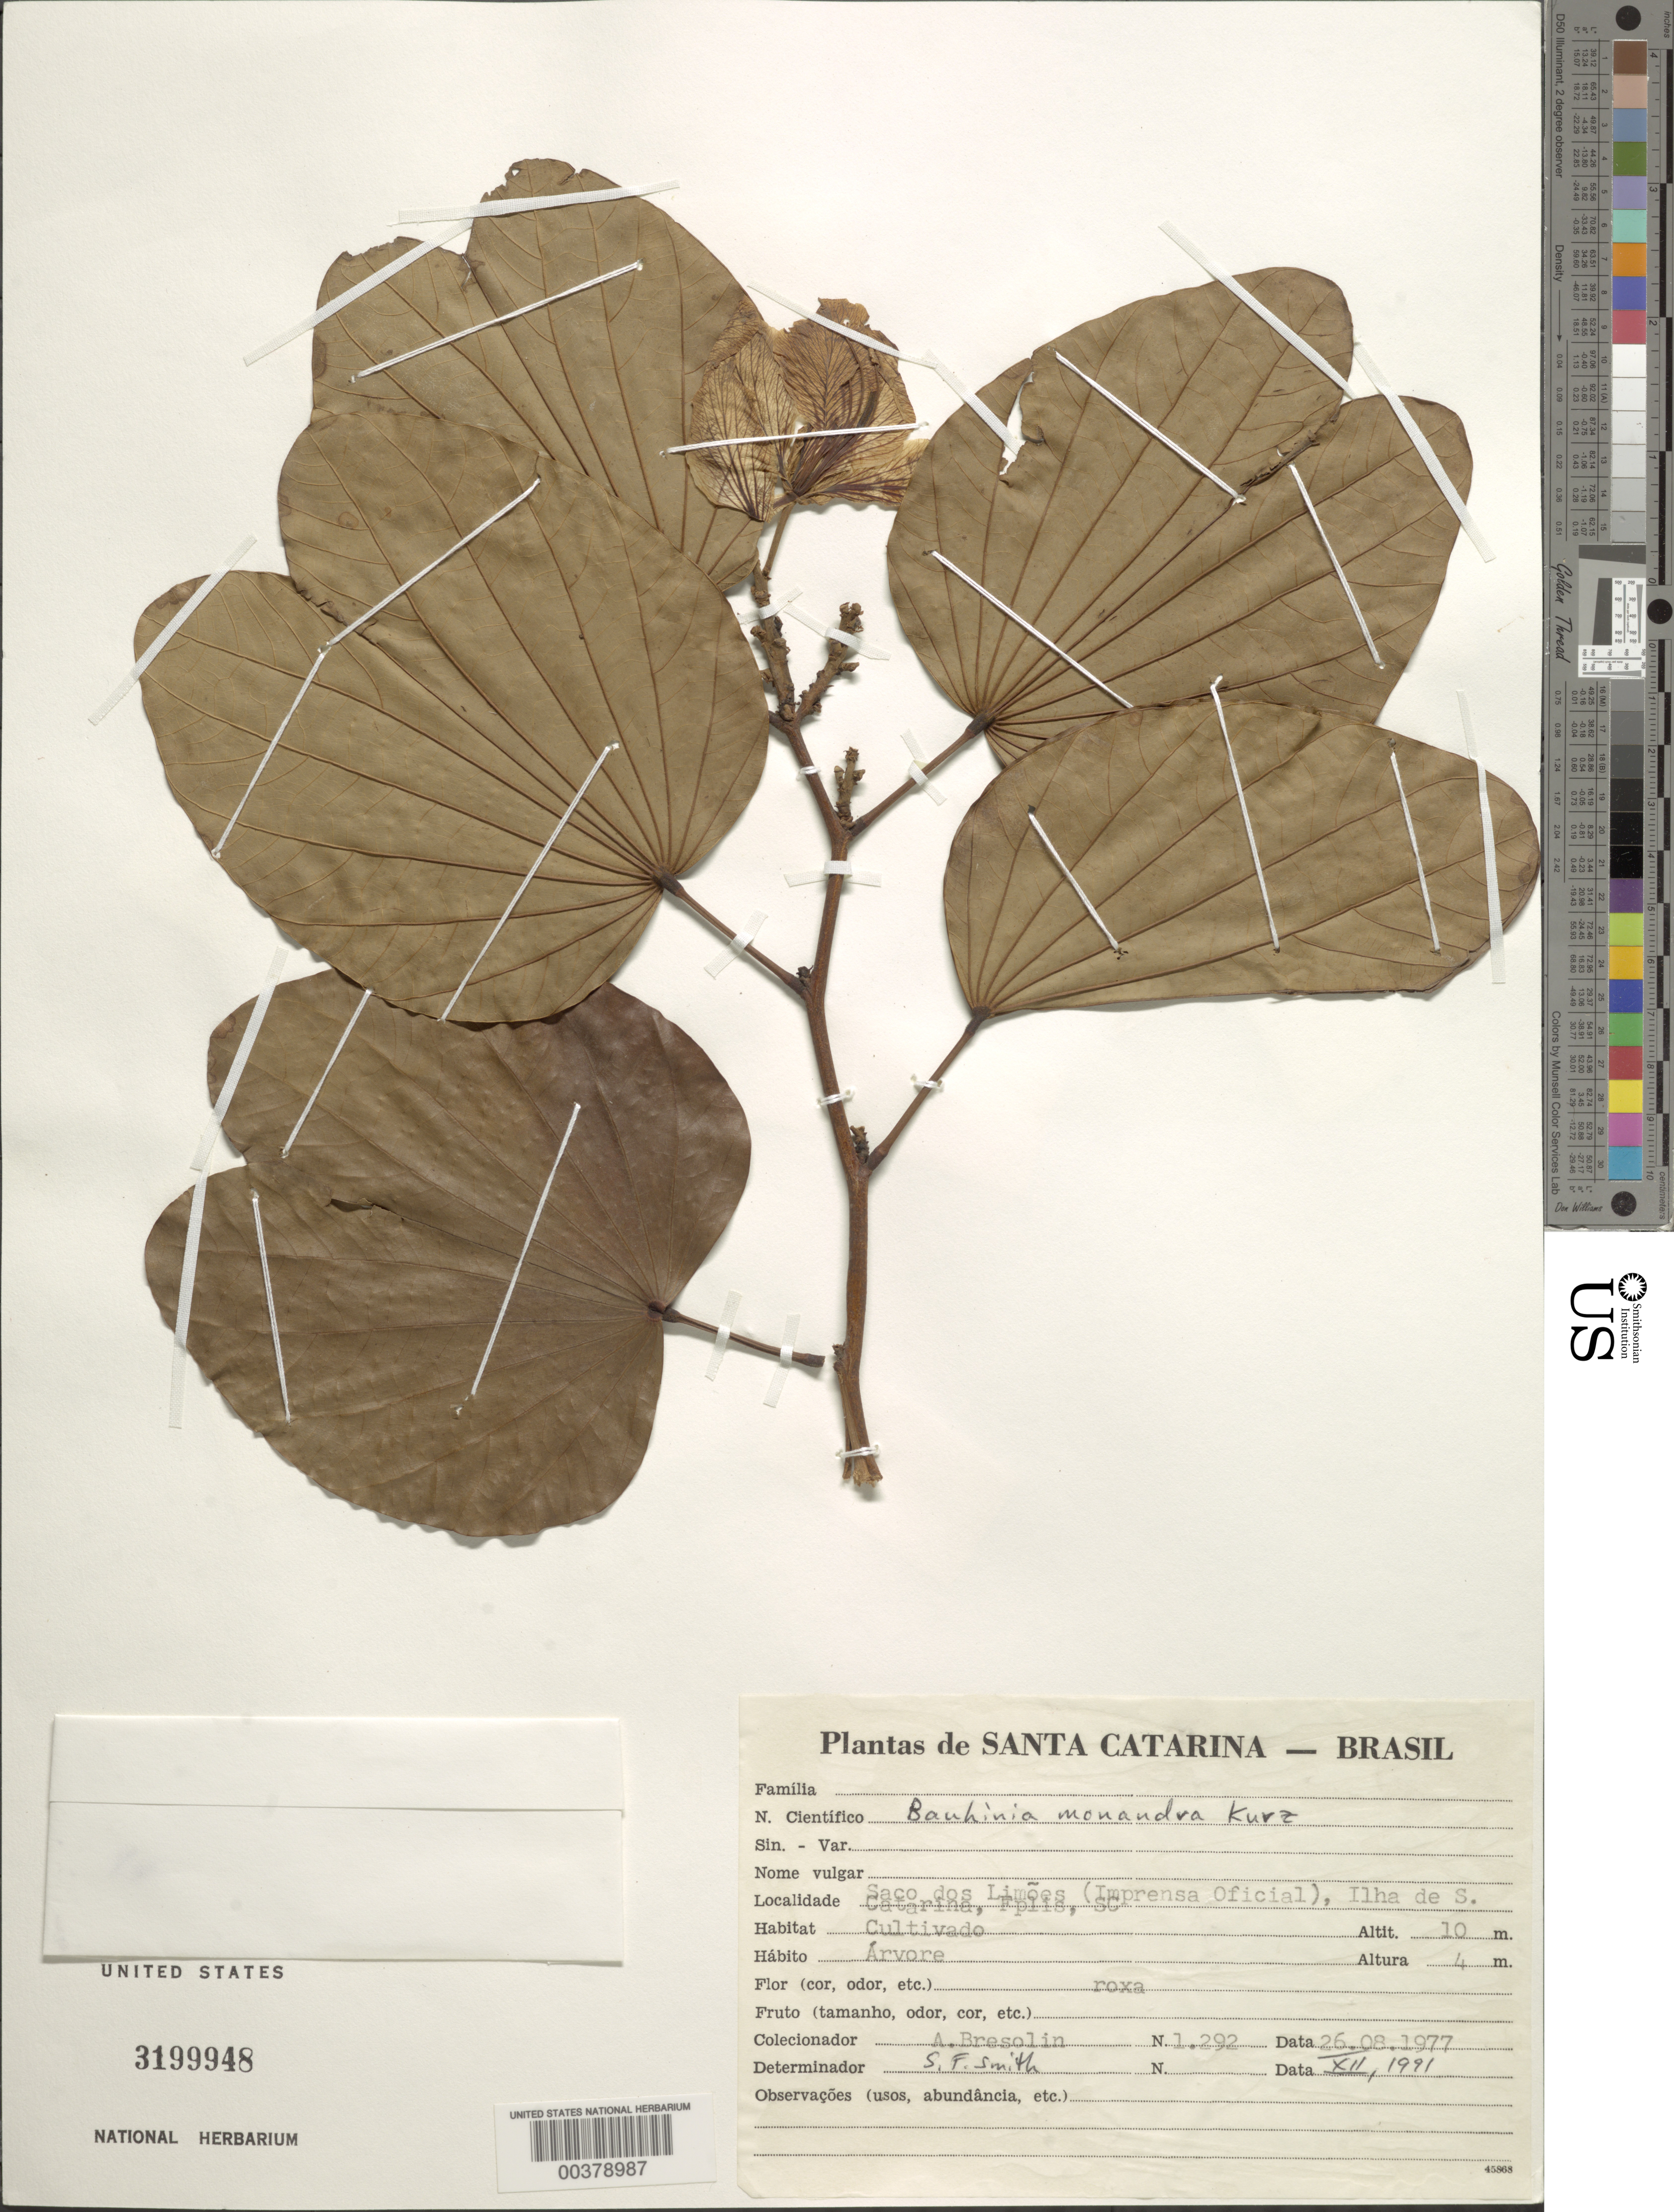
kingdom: Plantae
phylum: Tracheophyta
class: Magnoliopsida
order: Fabales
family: Fabaceae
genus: Bauhinia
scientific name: Bauhinia monandra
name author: Kurz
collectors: A. Bresolin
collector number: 1292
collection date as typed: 26 Aug 1977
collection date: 1977-08-26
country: Germany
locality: Gorgenthal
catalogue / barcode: US 3199948